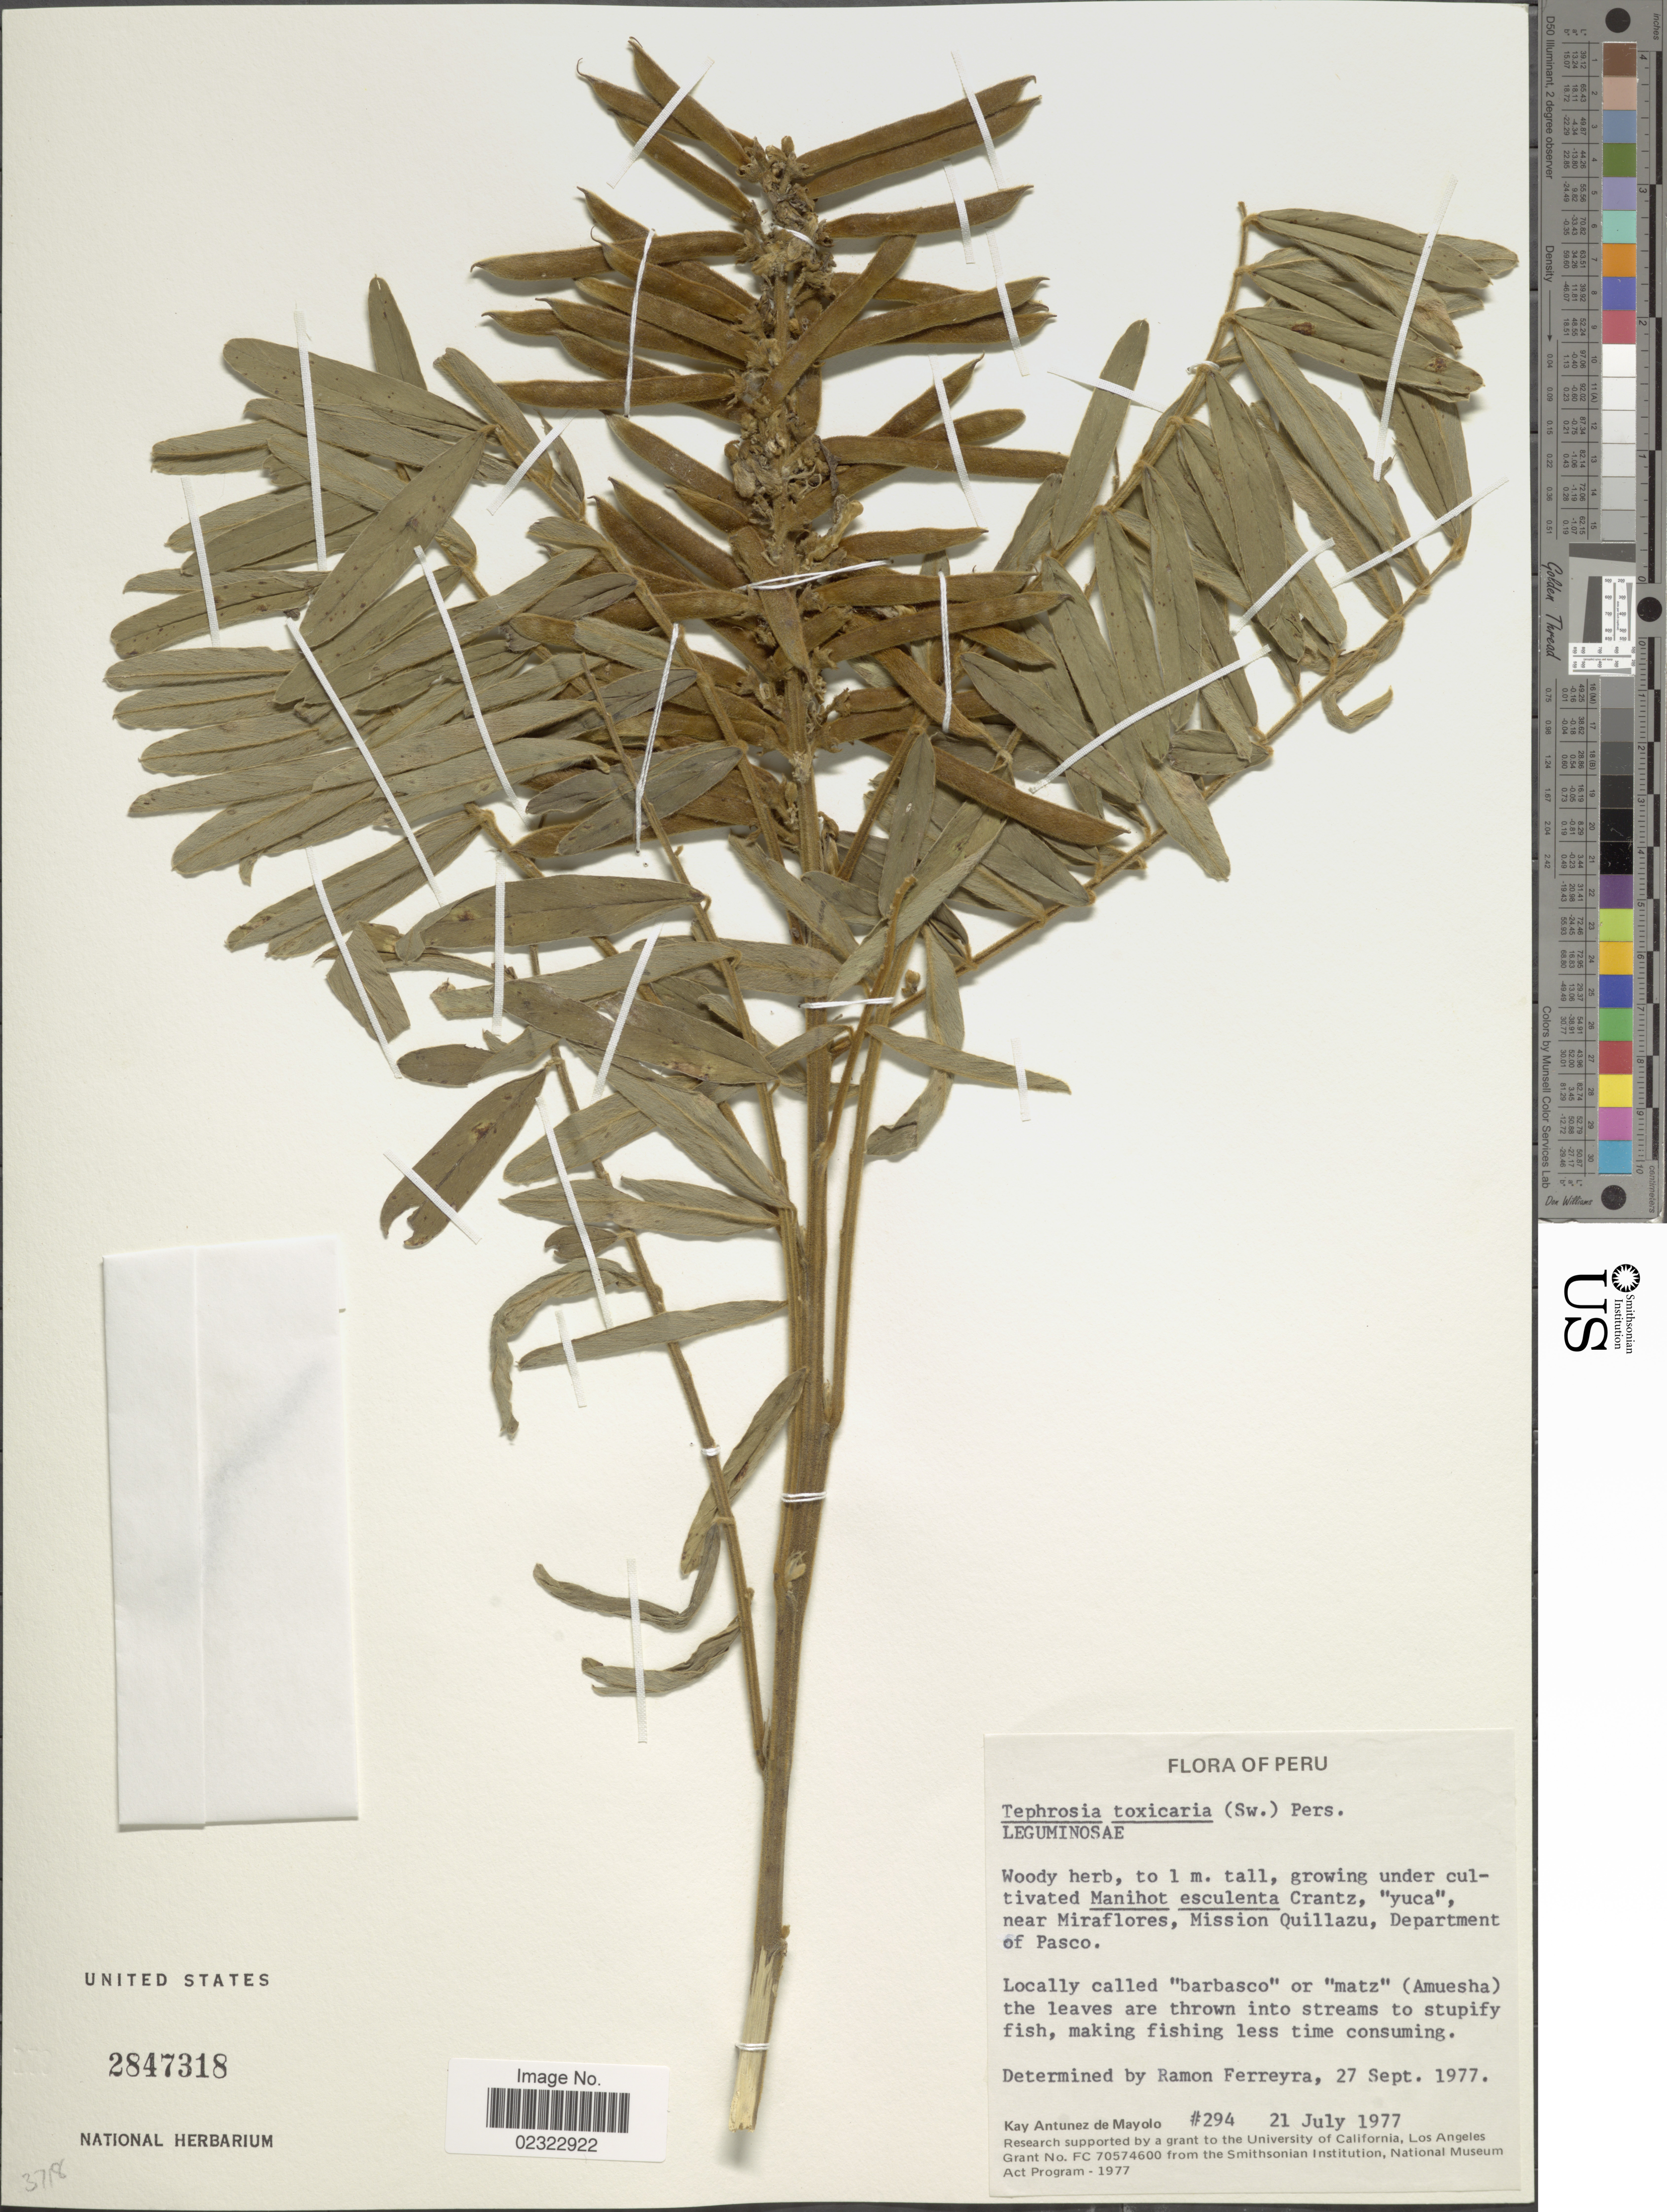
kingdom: Plantae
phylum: Tracheophyta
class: Magnoliopsida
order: Fabales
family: Fabaceae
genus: Tephrosia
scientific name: Tephrosia sinapou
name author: (Buc'hoz) A. Chev.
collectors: K. Antunez de Mayolo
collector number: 294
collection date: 1977-07-21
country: Peru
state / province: Pasco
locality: Near Miraflores, Mission Quillazu, Department of Pasco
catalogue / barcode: US 2847318